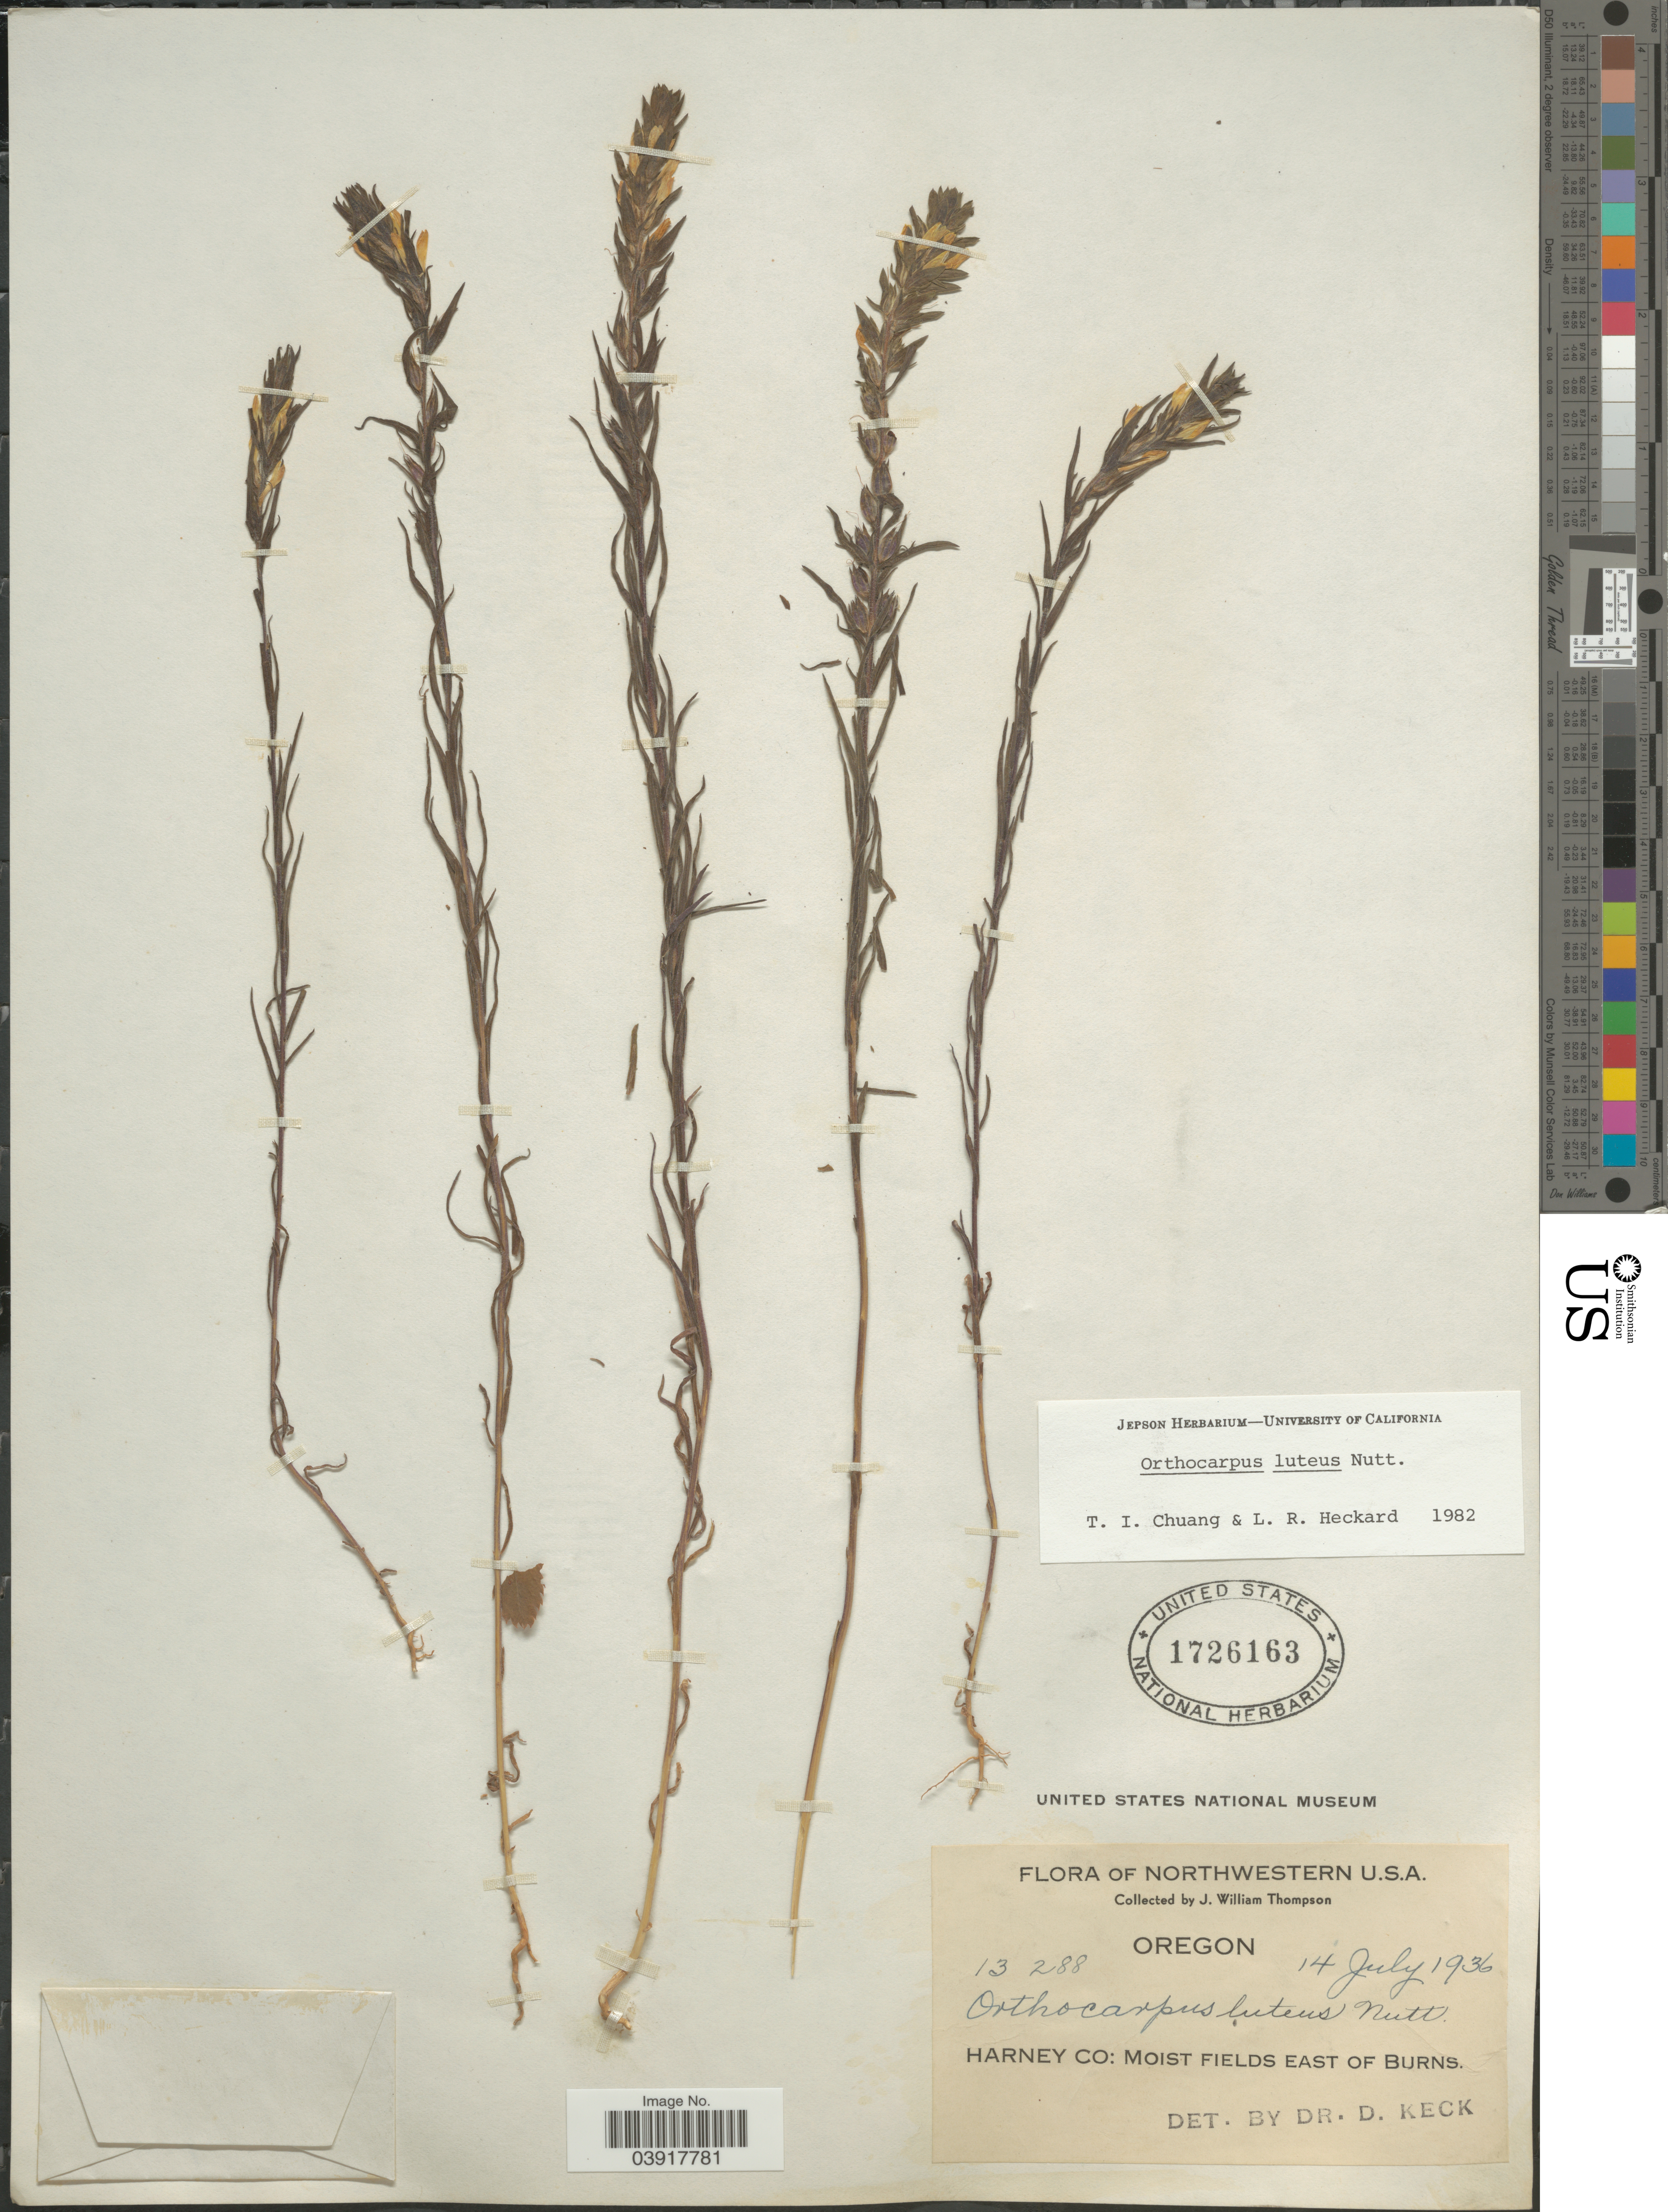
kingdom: Plantae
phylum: Tracheophyta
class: Magnoliopsida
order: Lamiales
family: Orobanchaceae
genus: Orthocarpus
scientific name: Orthocarpus luteus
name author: Nutt.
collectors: J. W. Thompson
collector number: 13288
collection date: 1936-07-14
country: United States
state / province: Oregon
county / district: Harney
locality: Northwestern U.S.A. Harney Co: Moist fields east of Burns.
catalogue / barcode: US 1726163